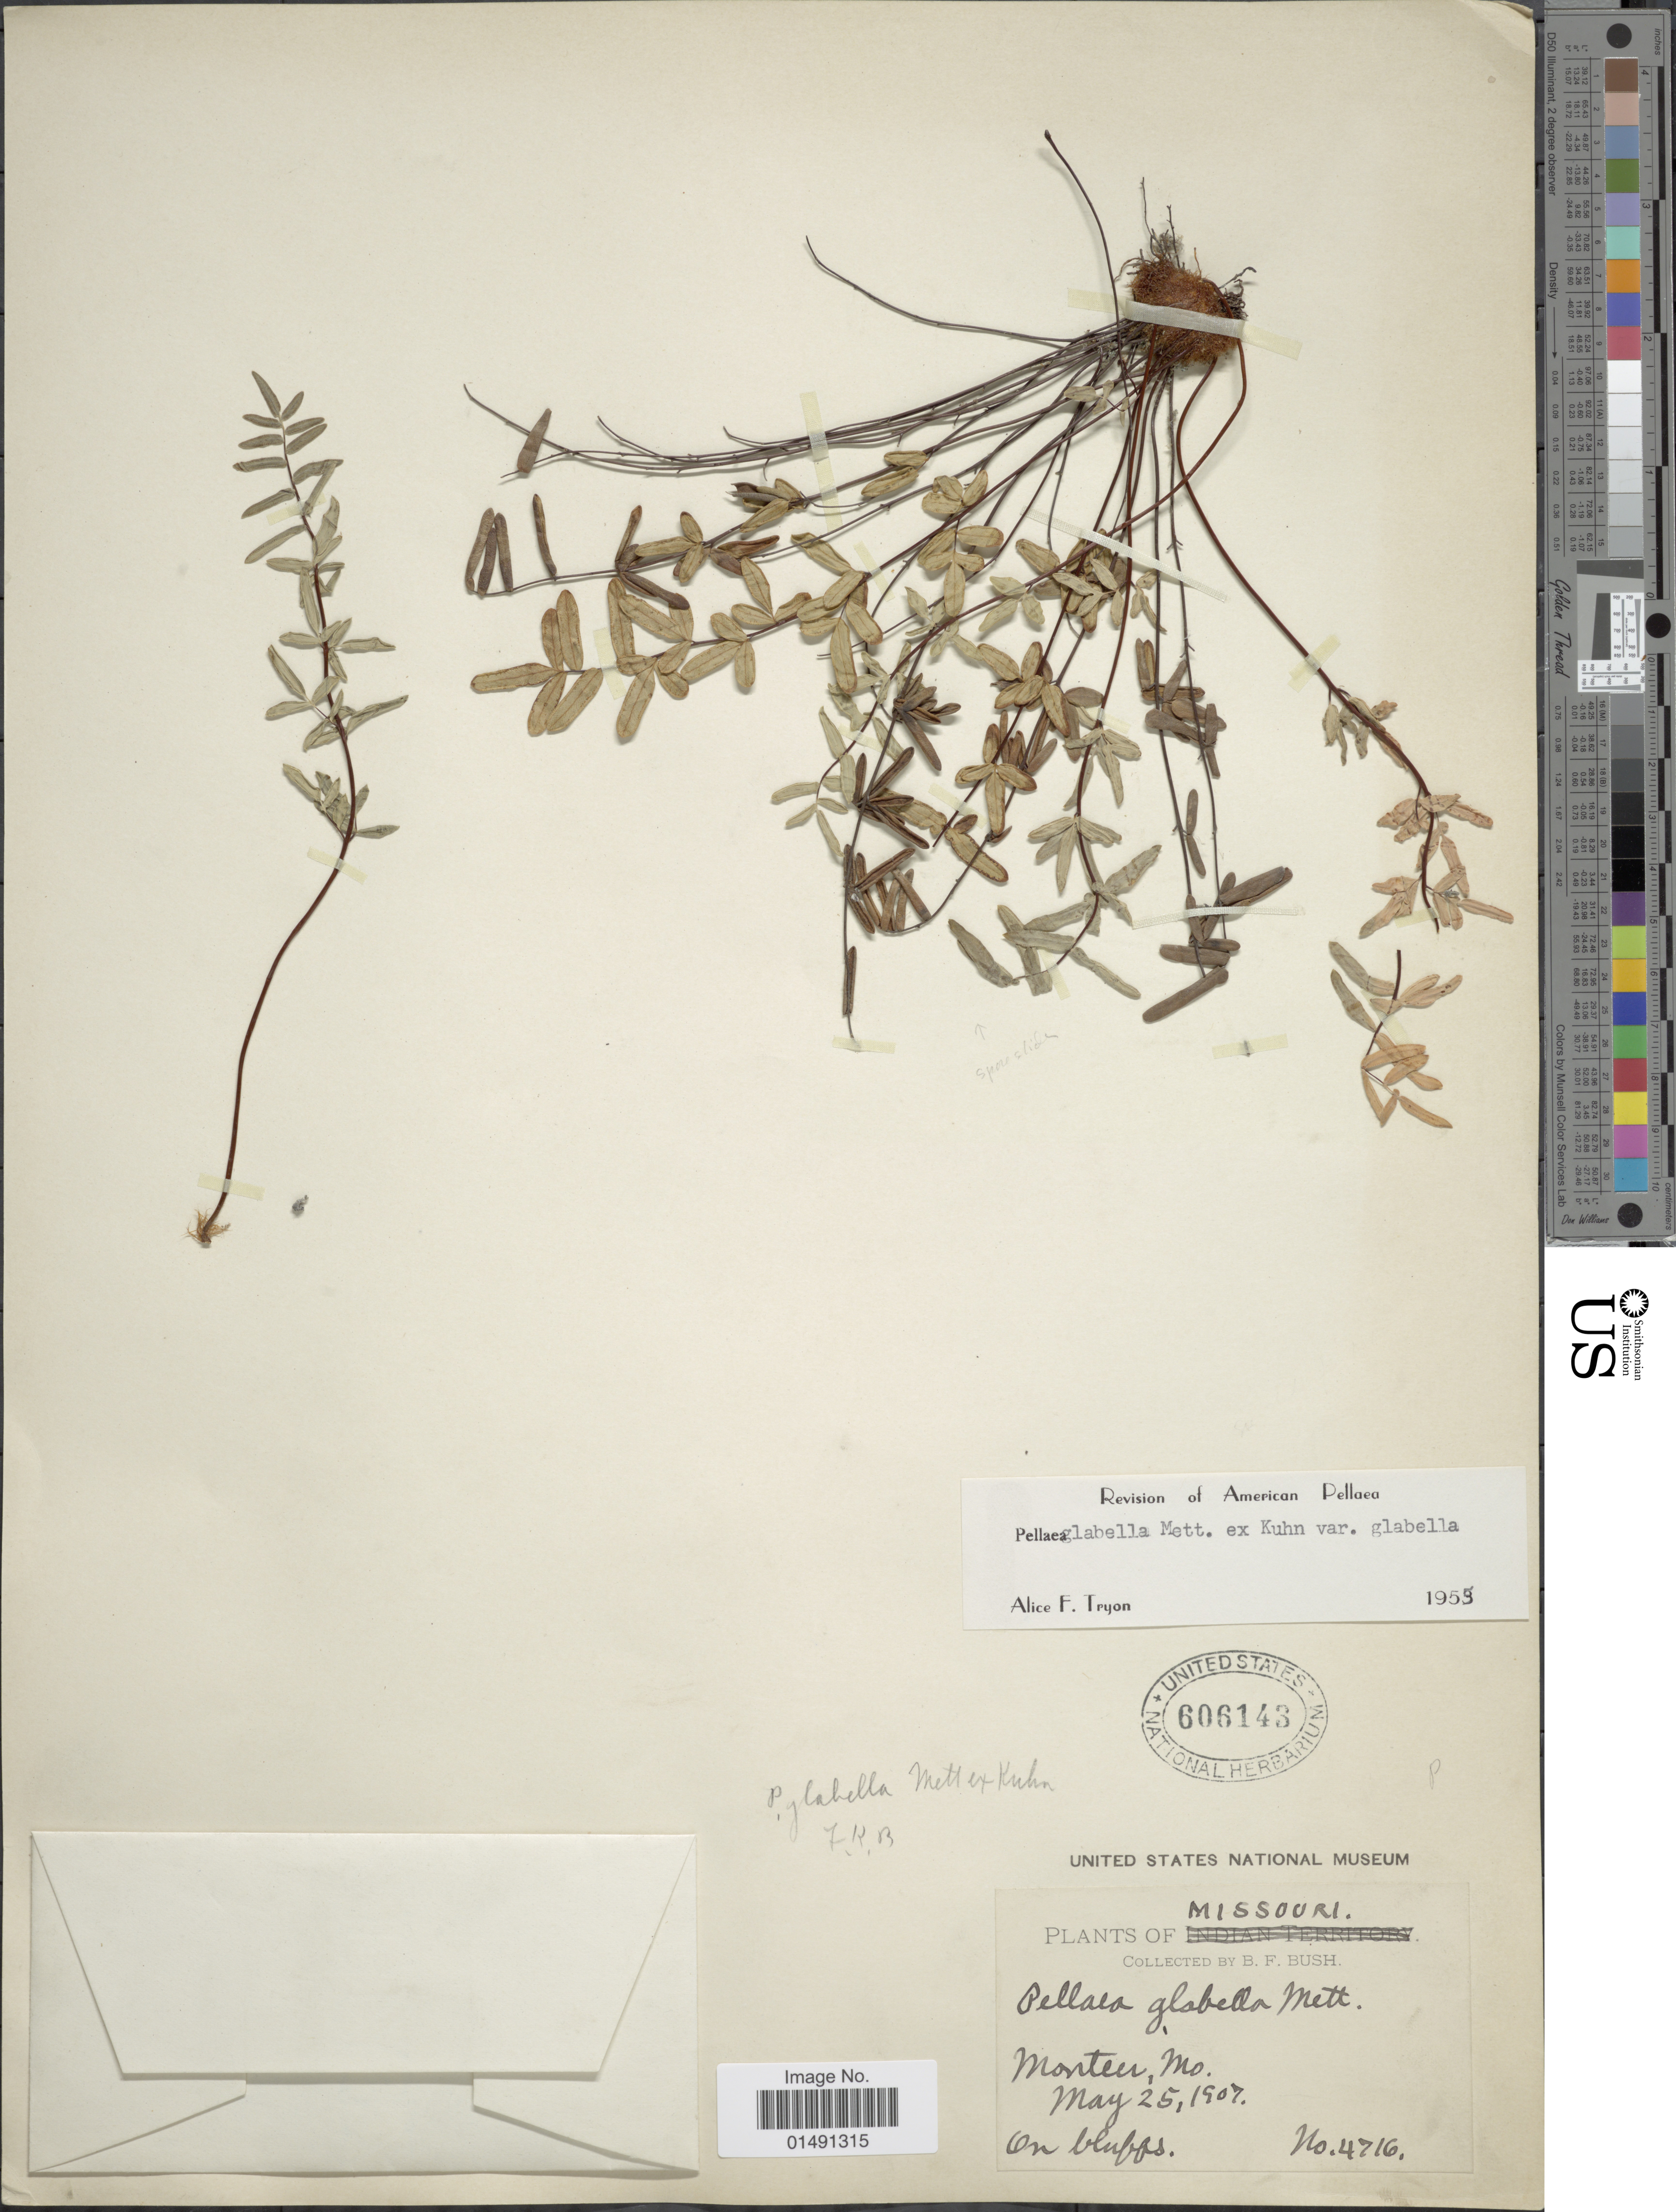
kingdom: Plantae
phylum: Tracheophyta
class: Polypodiopsida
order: Polypodiales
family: Pteridaceae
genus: Pellaea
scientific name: Pellaea glabella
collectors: B. F. Bush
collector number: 4716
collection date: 1907-05-25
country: United States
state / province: Missouri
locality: Monteer, Mo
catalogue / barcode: US 606143